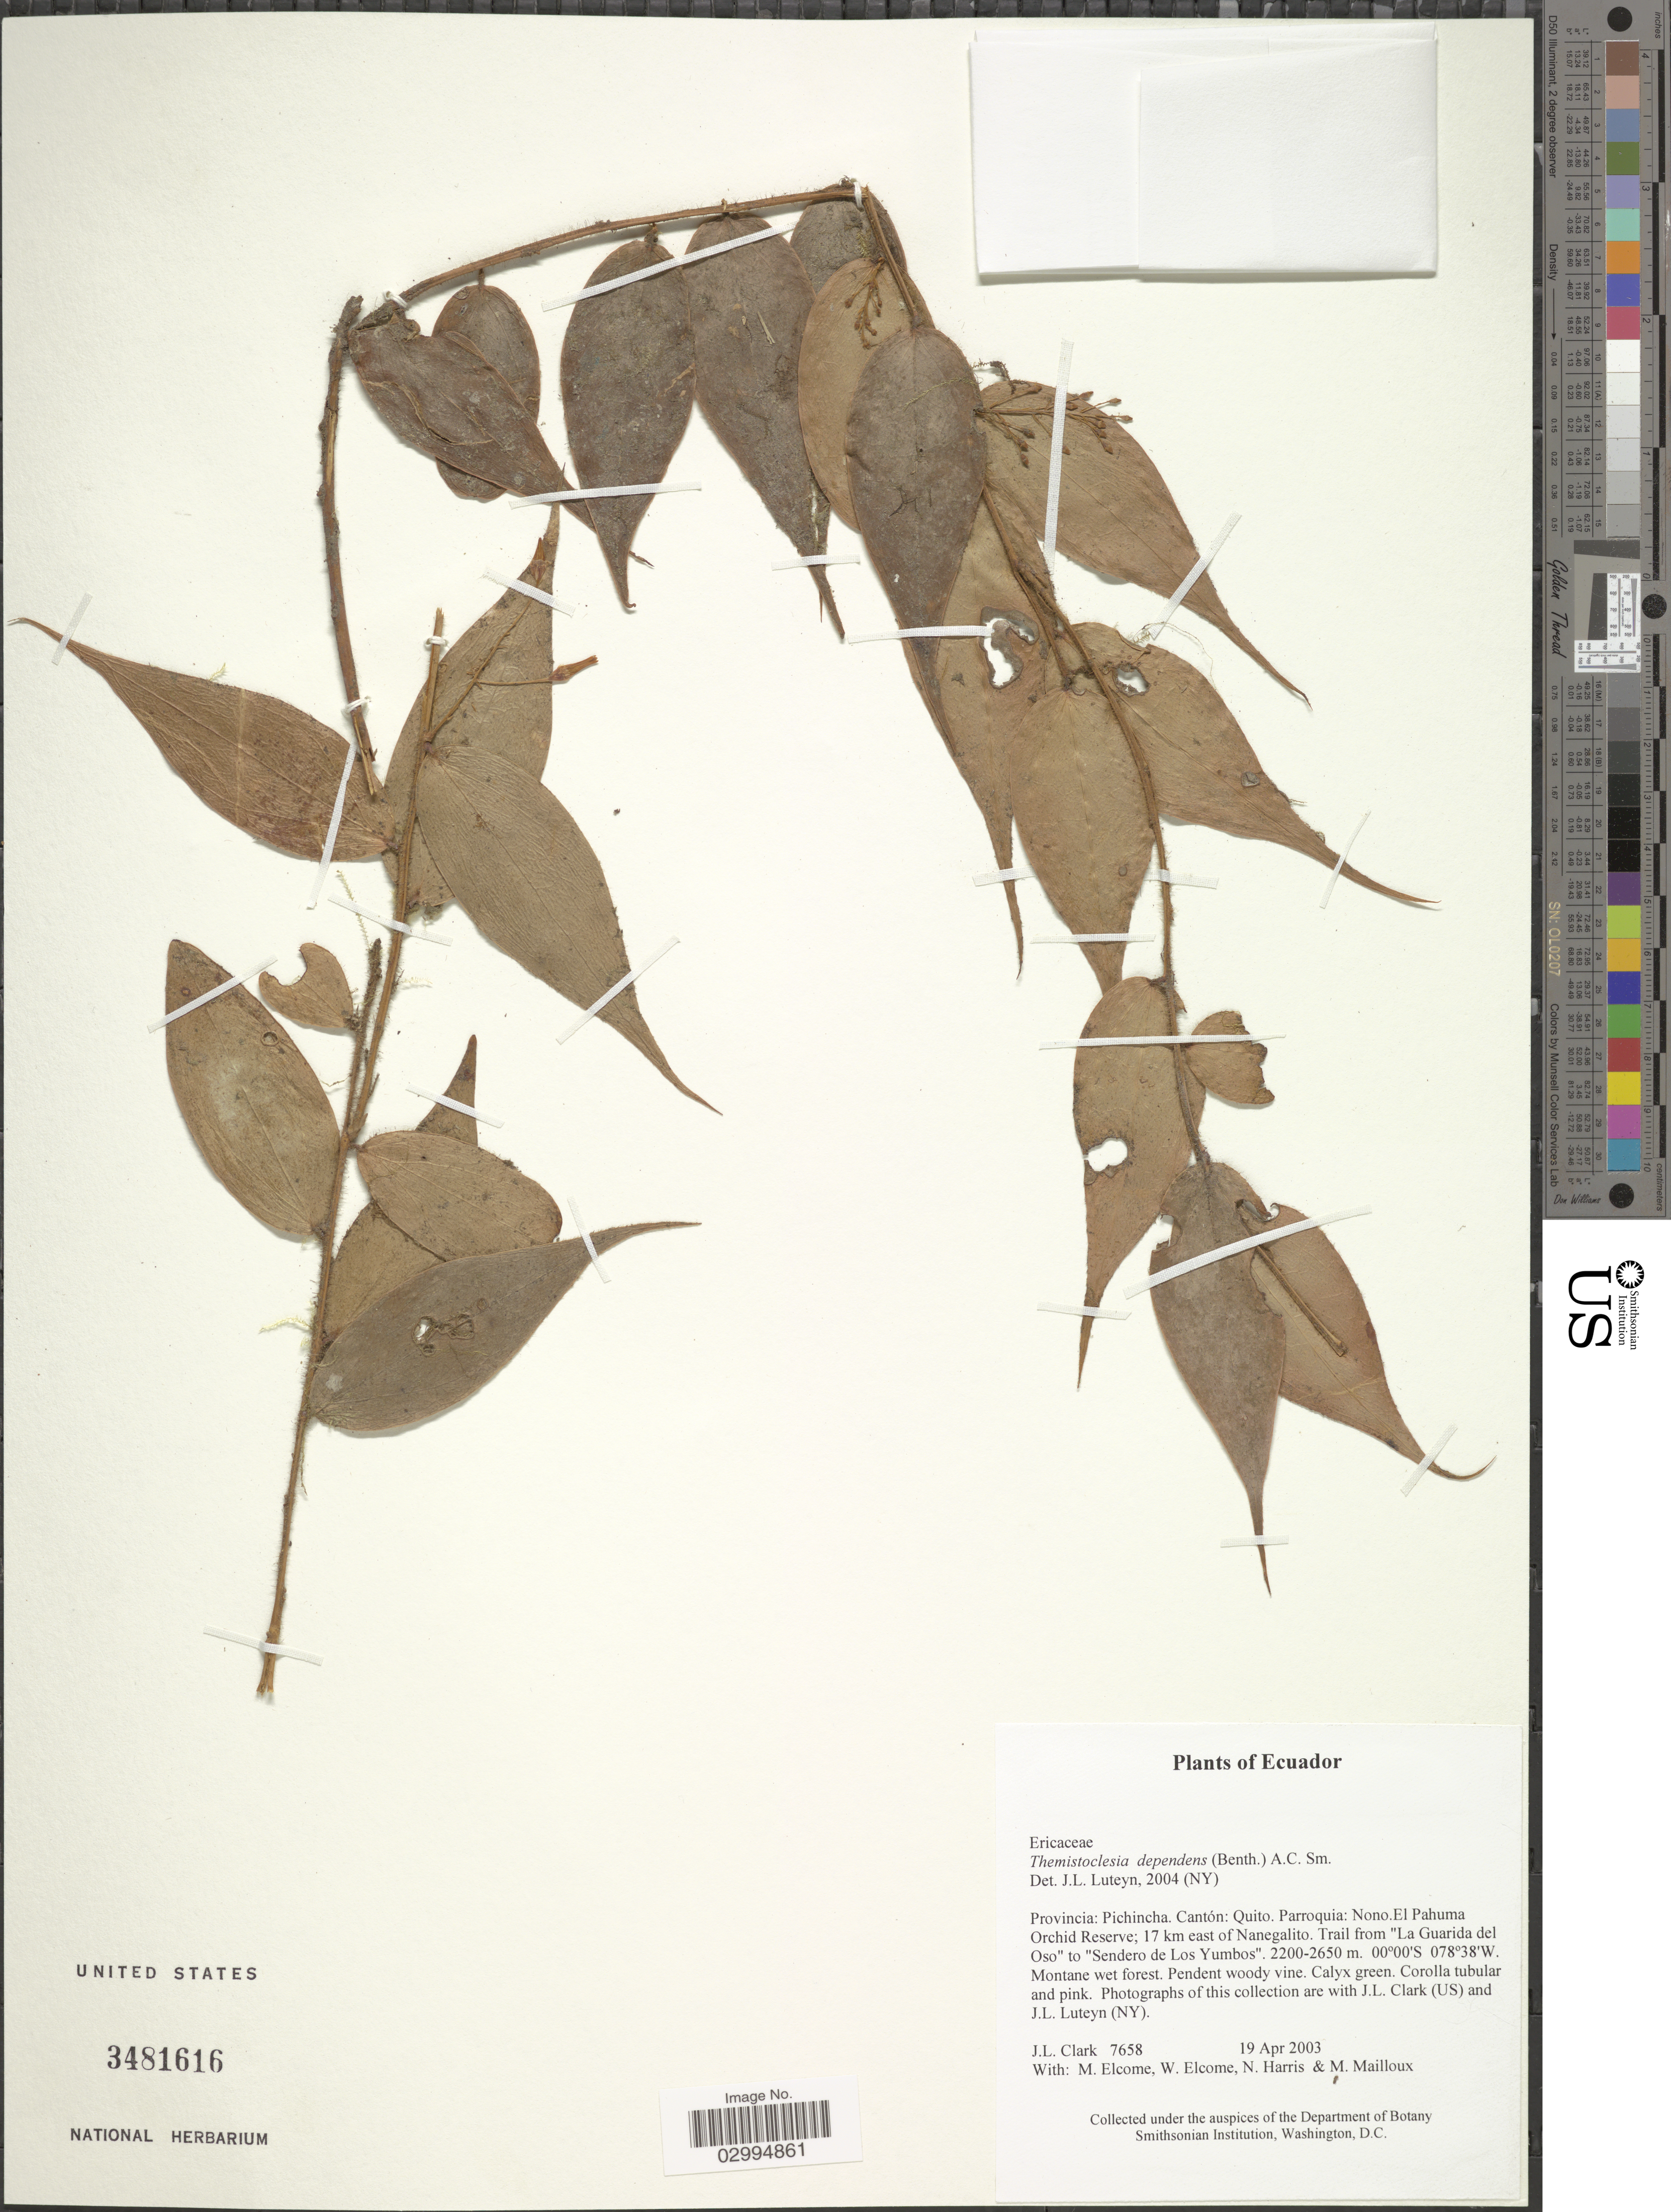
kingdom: Plantae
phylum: Tracheophyta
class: Magnoliopsida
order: Ericales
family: Ericaceae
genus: Themistoclesia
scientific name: Themistoclesia dependens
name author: (Benth.) A.C. Sm.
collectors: J. L. Clark, M. Elcome, W. Elcome, N. Harris & M. Mailloux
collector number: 7658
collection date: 2003-04-19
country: Ecuador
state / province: Pichincha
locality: Cantón: Quito. Parroquia: Nono. El Pahuma Orchid Reserve; 17 km east of Nanegalito. Trail from "La Guarida del Oso" to "Sendero de Los Yumbos".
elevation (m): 2200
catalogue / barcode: US 3481616